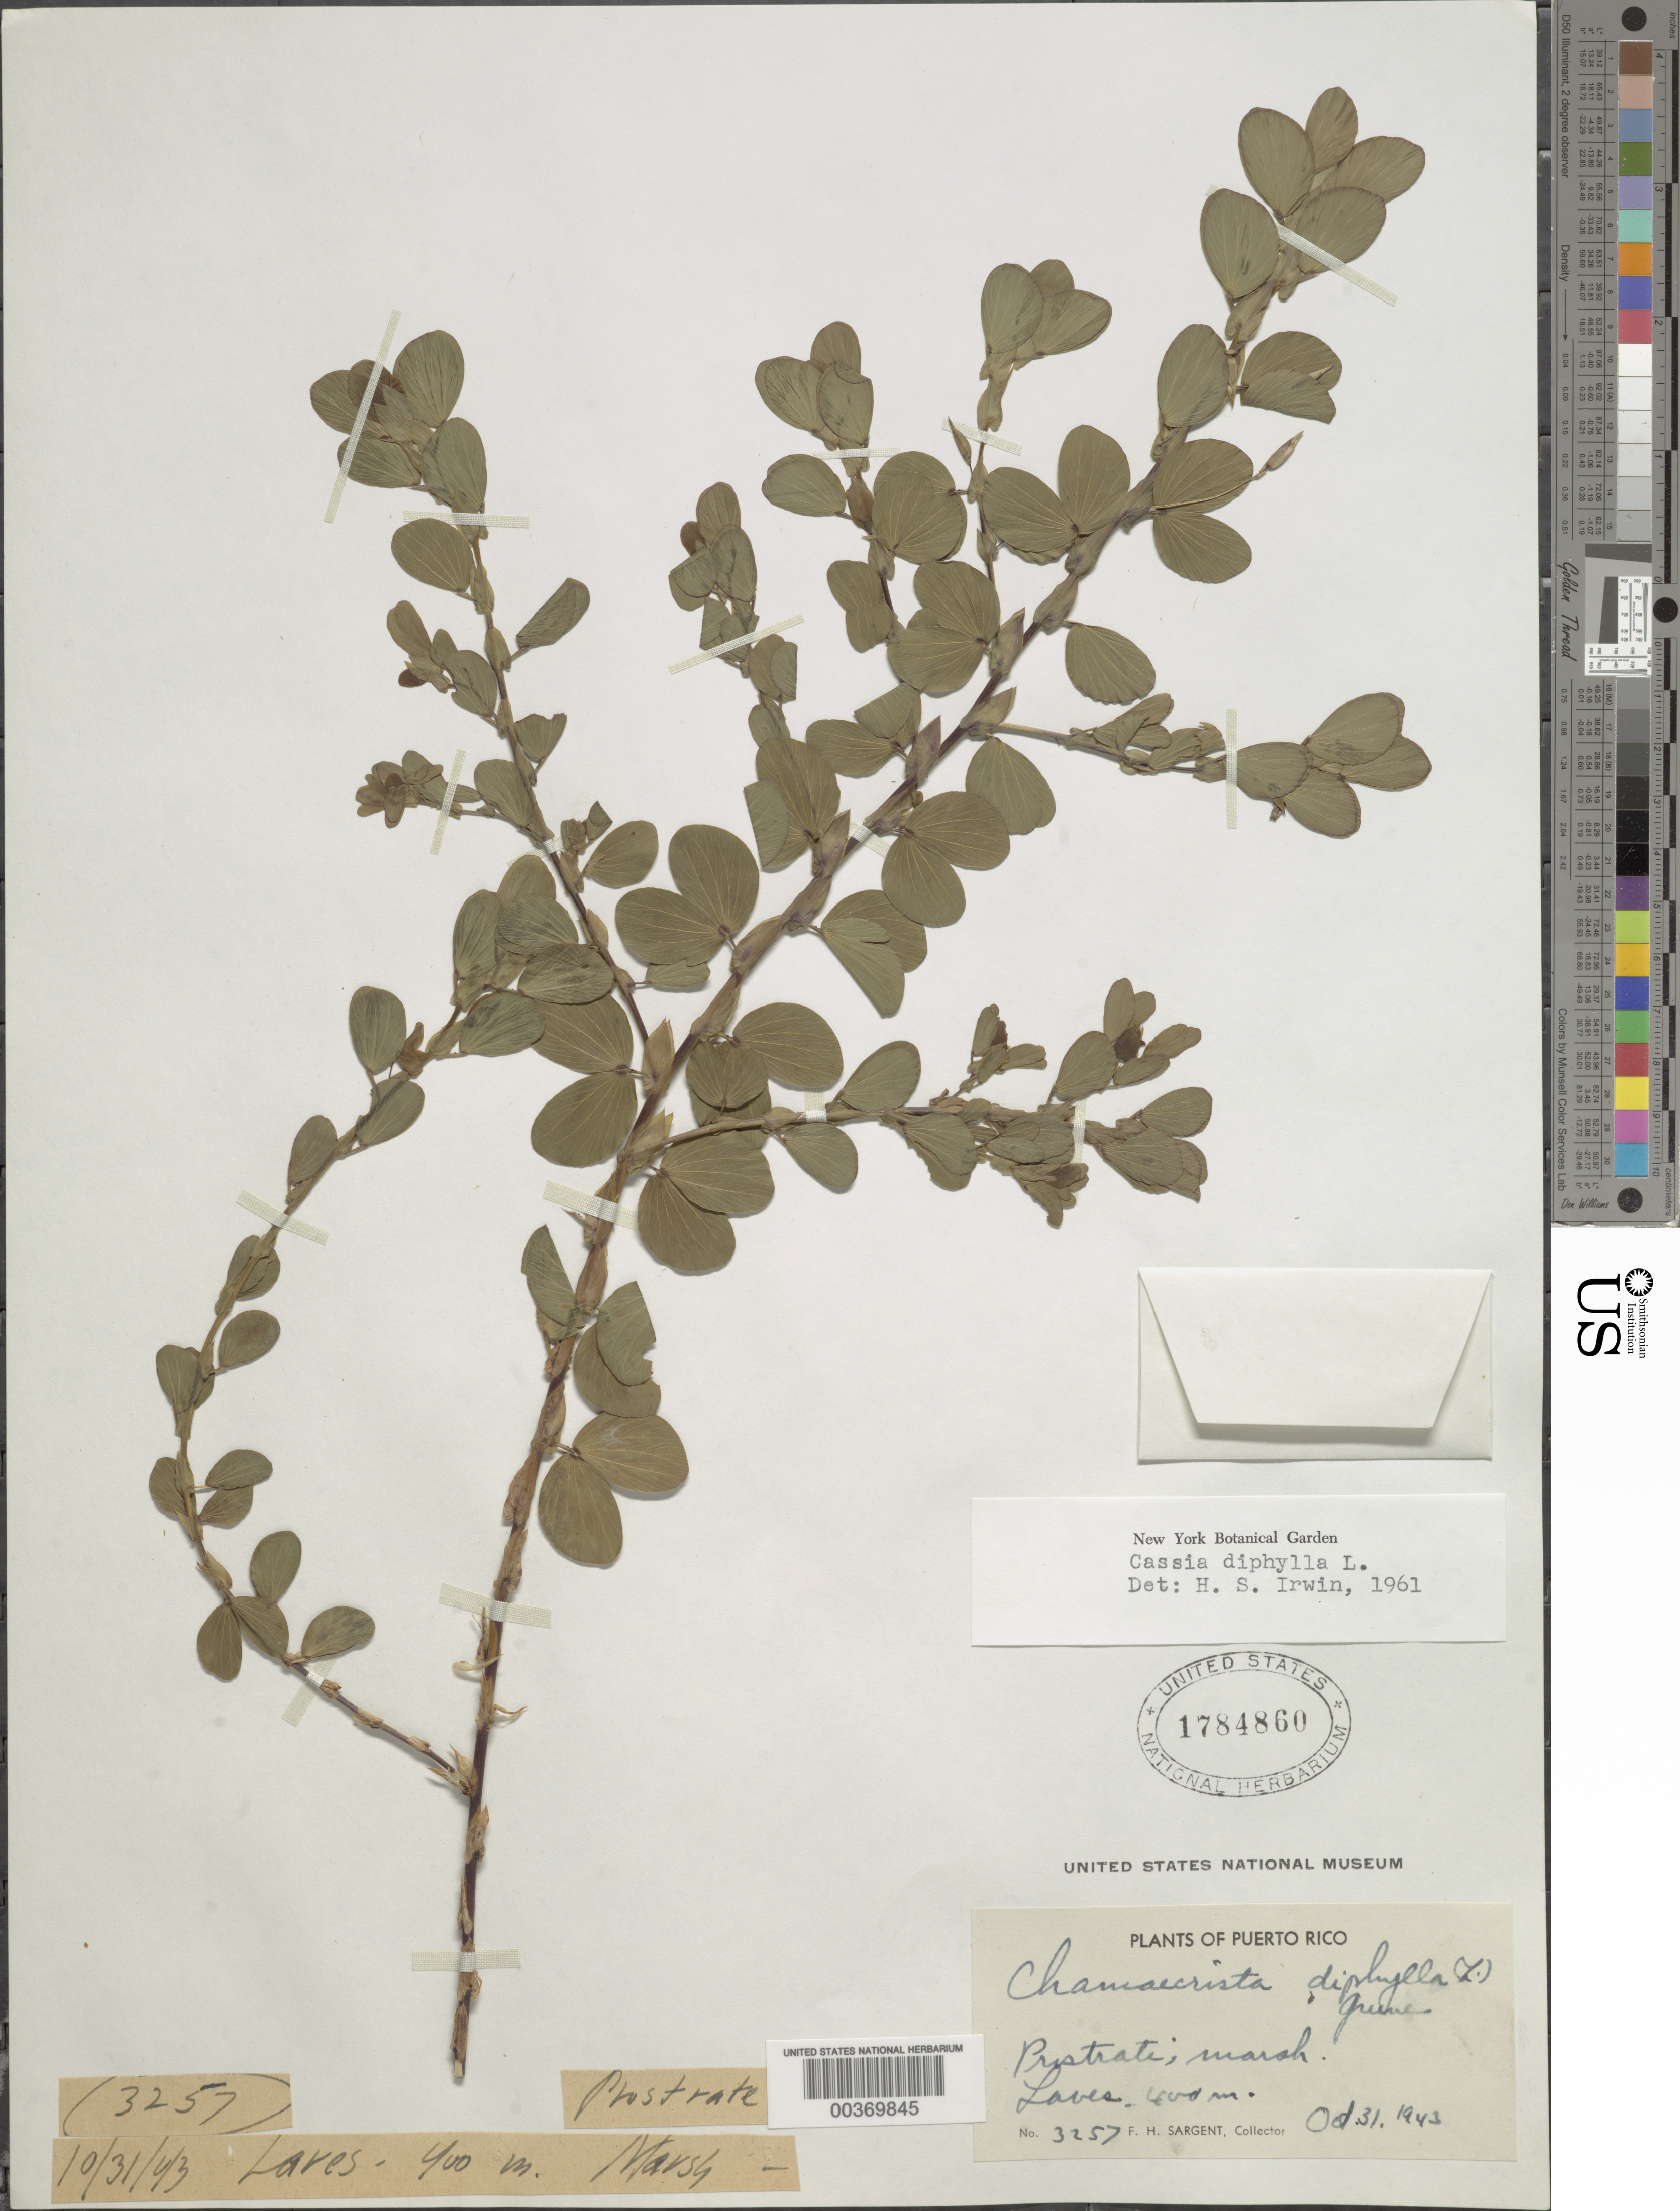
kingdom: Plantae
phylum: Tracheophyta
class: Magnoliopsida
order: Fabales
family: Fabaceae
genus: Chamaecrista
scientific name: Chamaecrista diphylla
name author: (L.) Greene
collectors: F. H. Sargent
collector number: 3257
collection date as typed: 31 Oct 1943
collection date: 1943-10-31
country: Puerto Rico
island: Greater Antilles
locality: Lares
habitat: Marsh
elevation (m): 400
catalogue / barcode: US 1784860